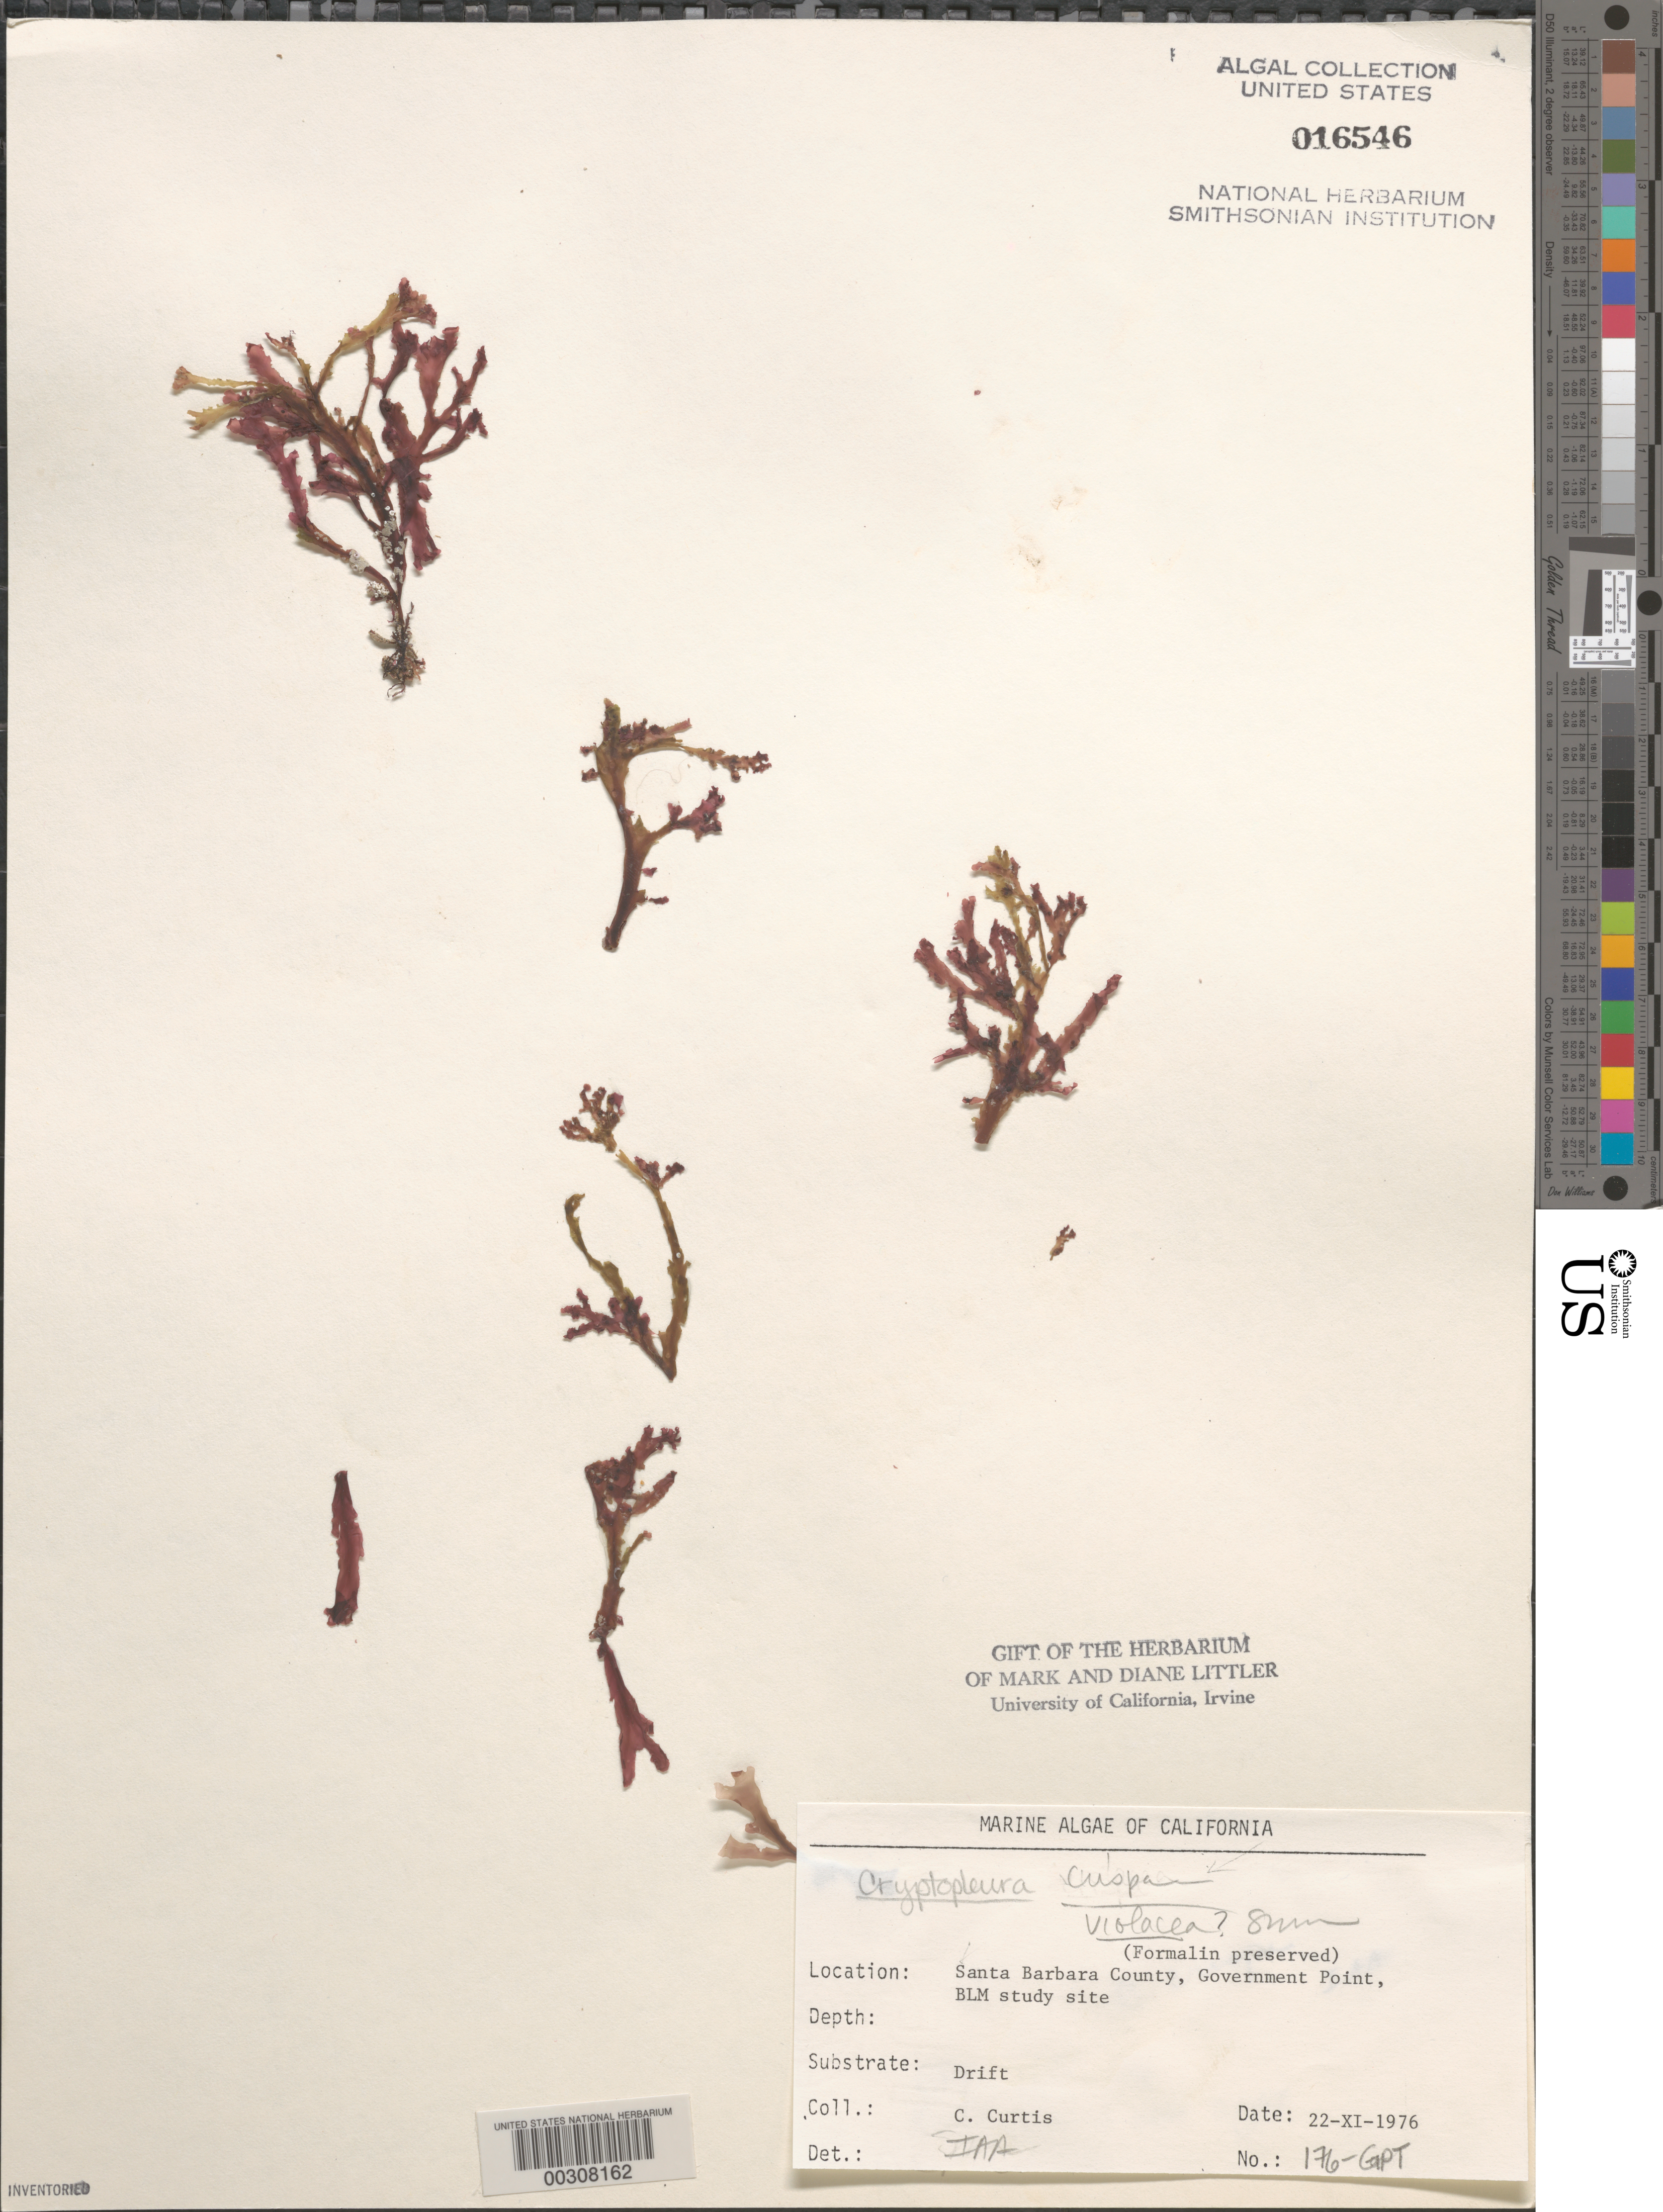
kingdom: Plantae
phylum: Rhodophyta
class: Florideophyceae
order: Ceramiales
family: Delesseriaceae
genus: Cryptopleura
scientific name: Cryptopleura crispa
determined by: Abbott, Isabella A.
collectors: C. Curtis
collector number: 176-gpt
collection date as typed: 22 Nov 1976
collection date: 1976-11-22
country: United States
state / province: California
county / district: Santa Barbara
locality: Government Point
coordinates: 34 26'31"N, 120 24'06"W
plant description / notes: BLM-SOCALBIGHT Rocky Intertidal Survey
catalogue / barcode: US 16546